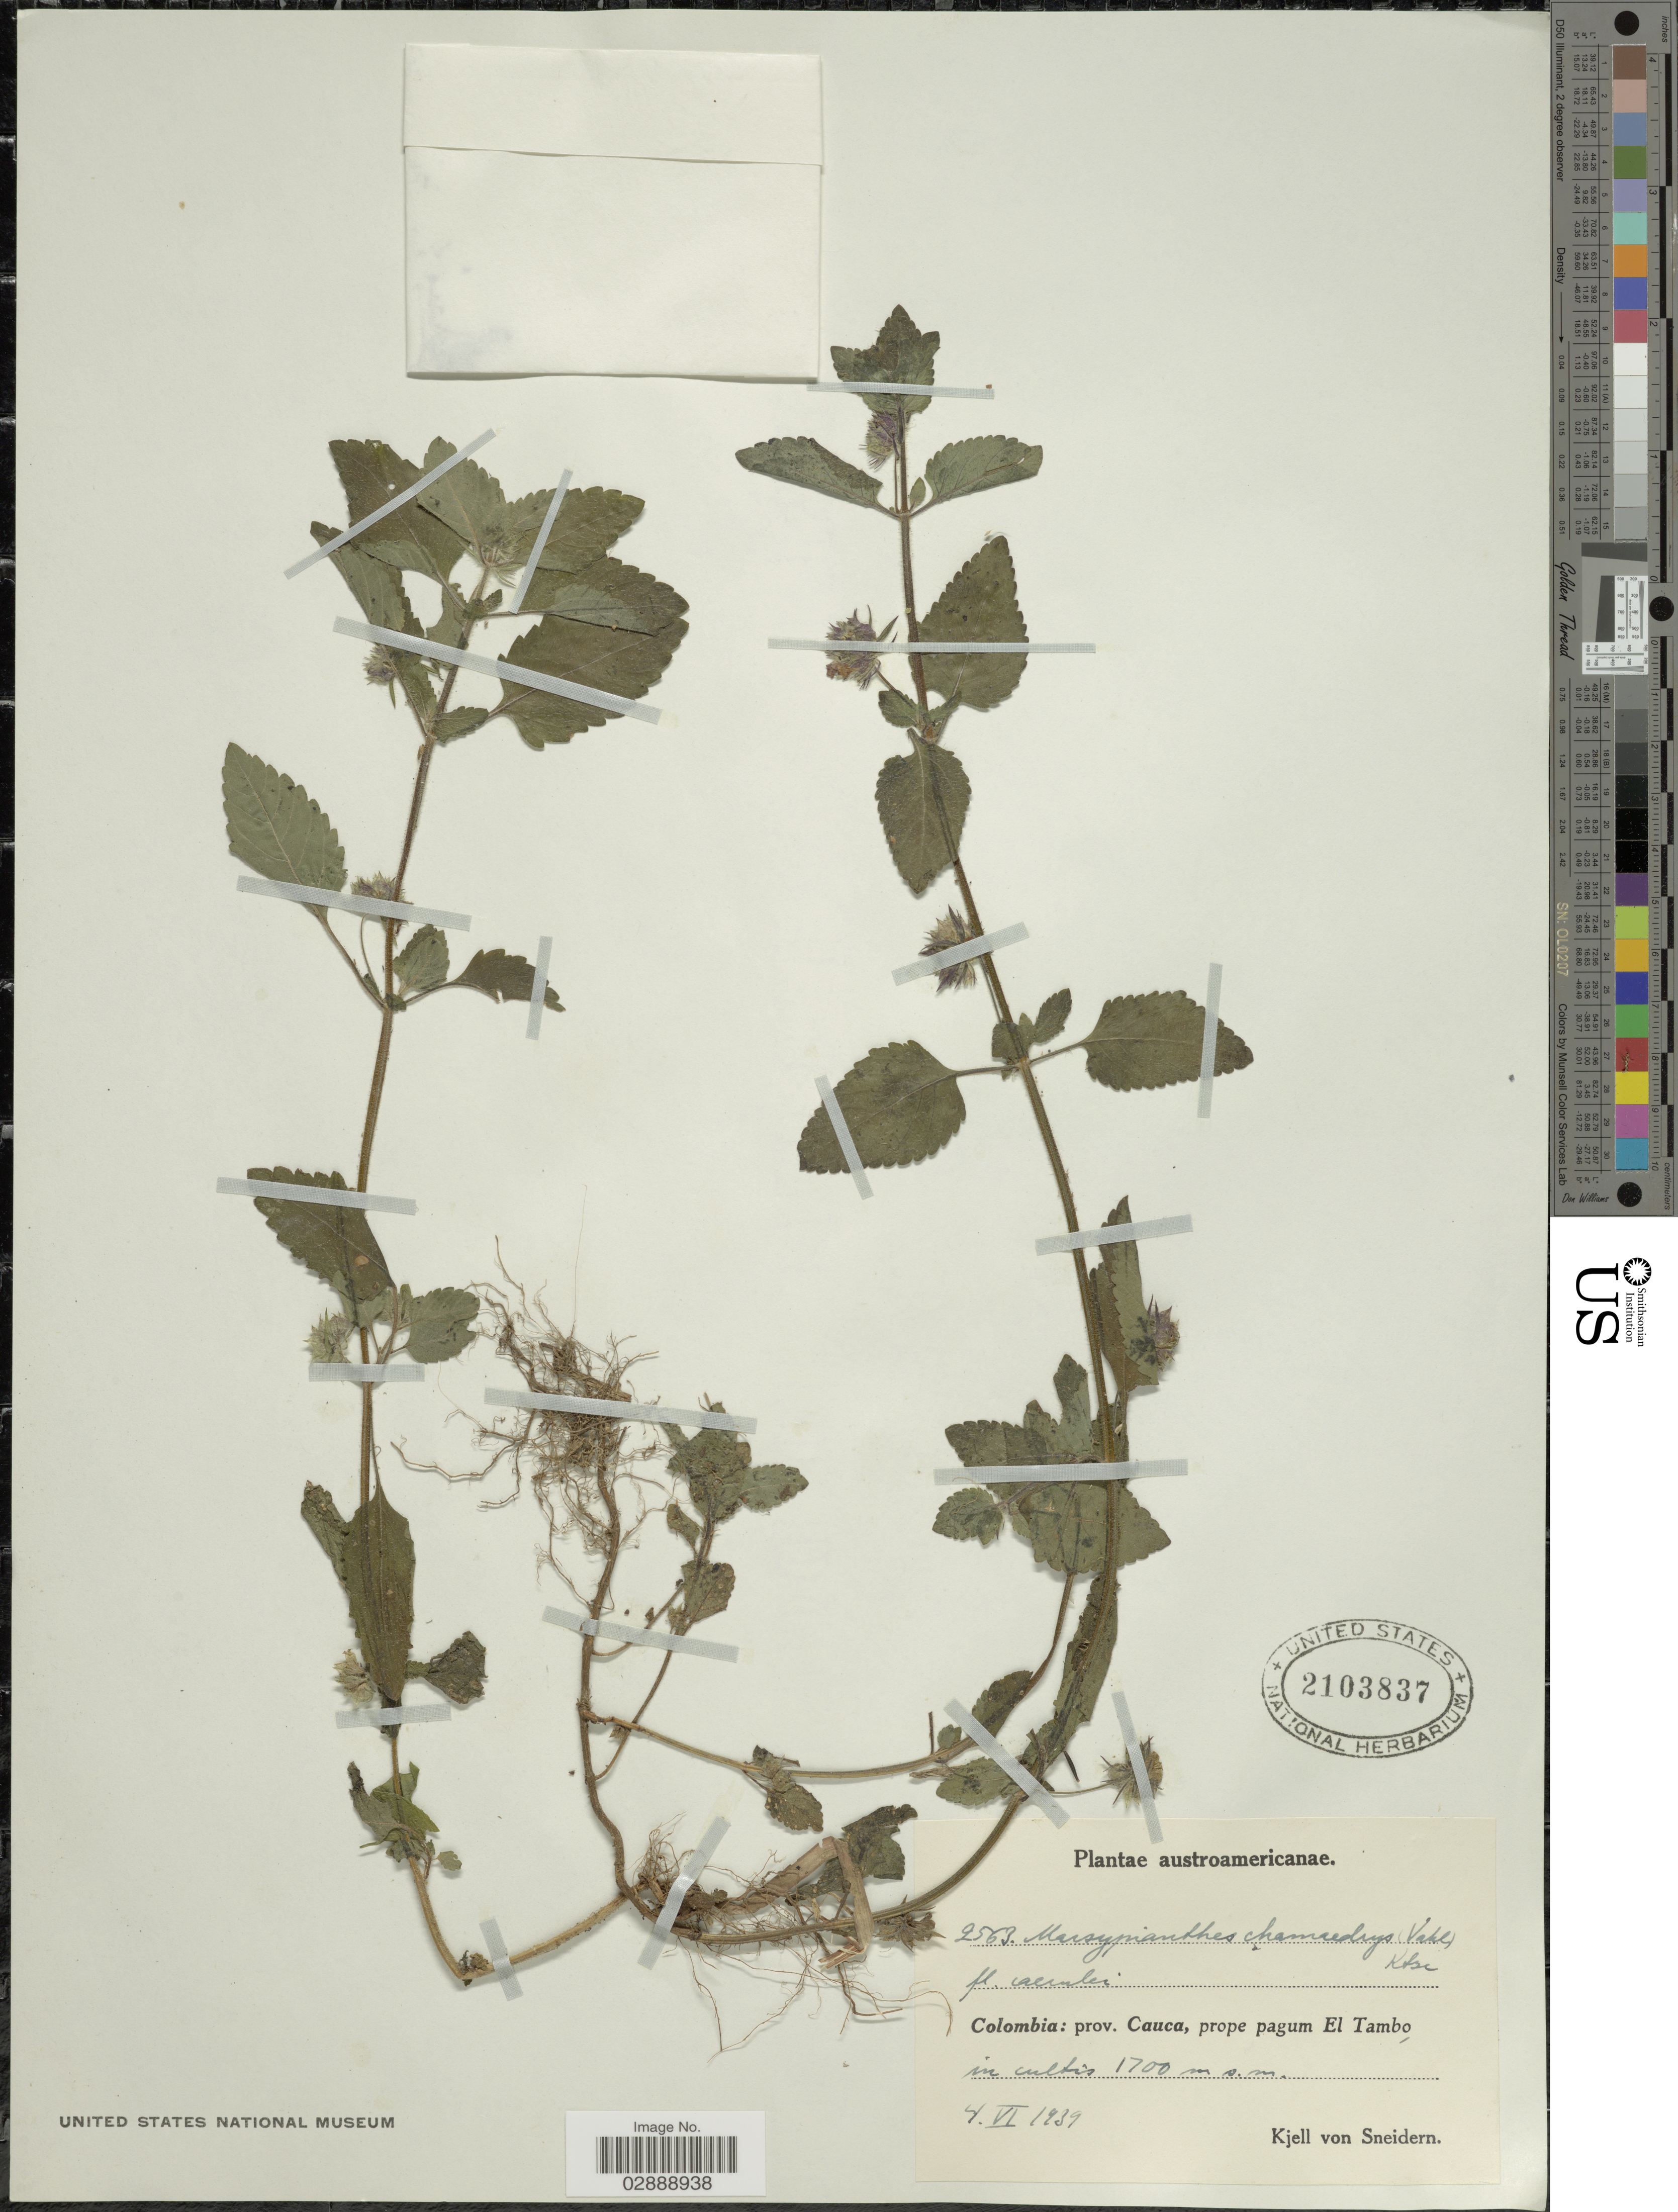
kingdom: Plantae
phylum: Tracheophyta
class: Magnoliopsida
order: Lamiales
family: Lamiaceae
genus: Marsypianthes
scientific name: Marsypianthes chamaedrys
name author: (Vahl) Kuntze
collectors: K. von Sneidern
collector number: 2563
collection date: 1939-06-04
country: Colombia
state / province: Cauca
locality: Prope pagum El Tambo. Austroamericanae.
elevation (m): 1700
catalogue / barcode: US 2103837